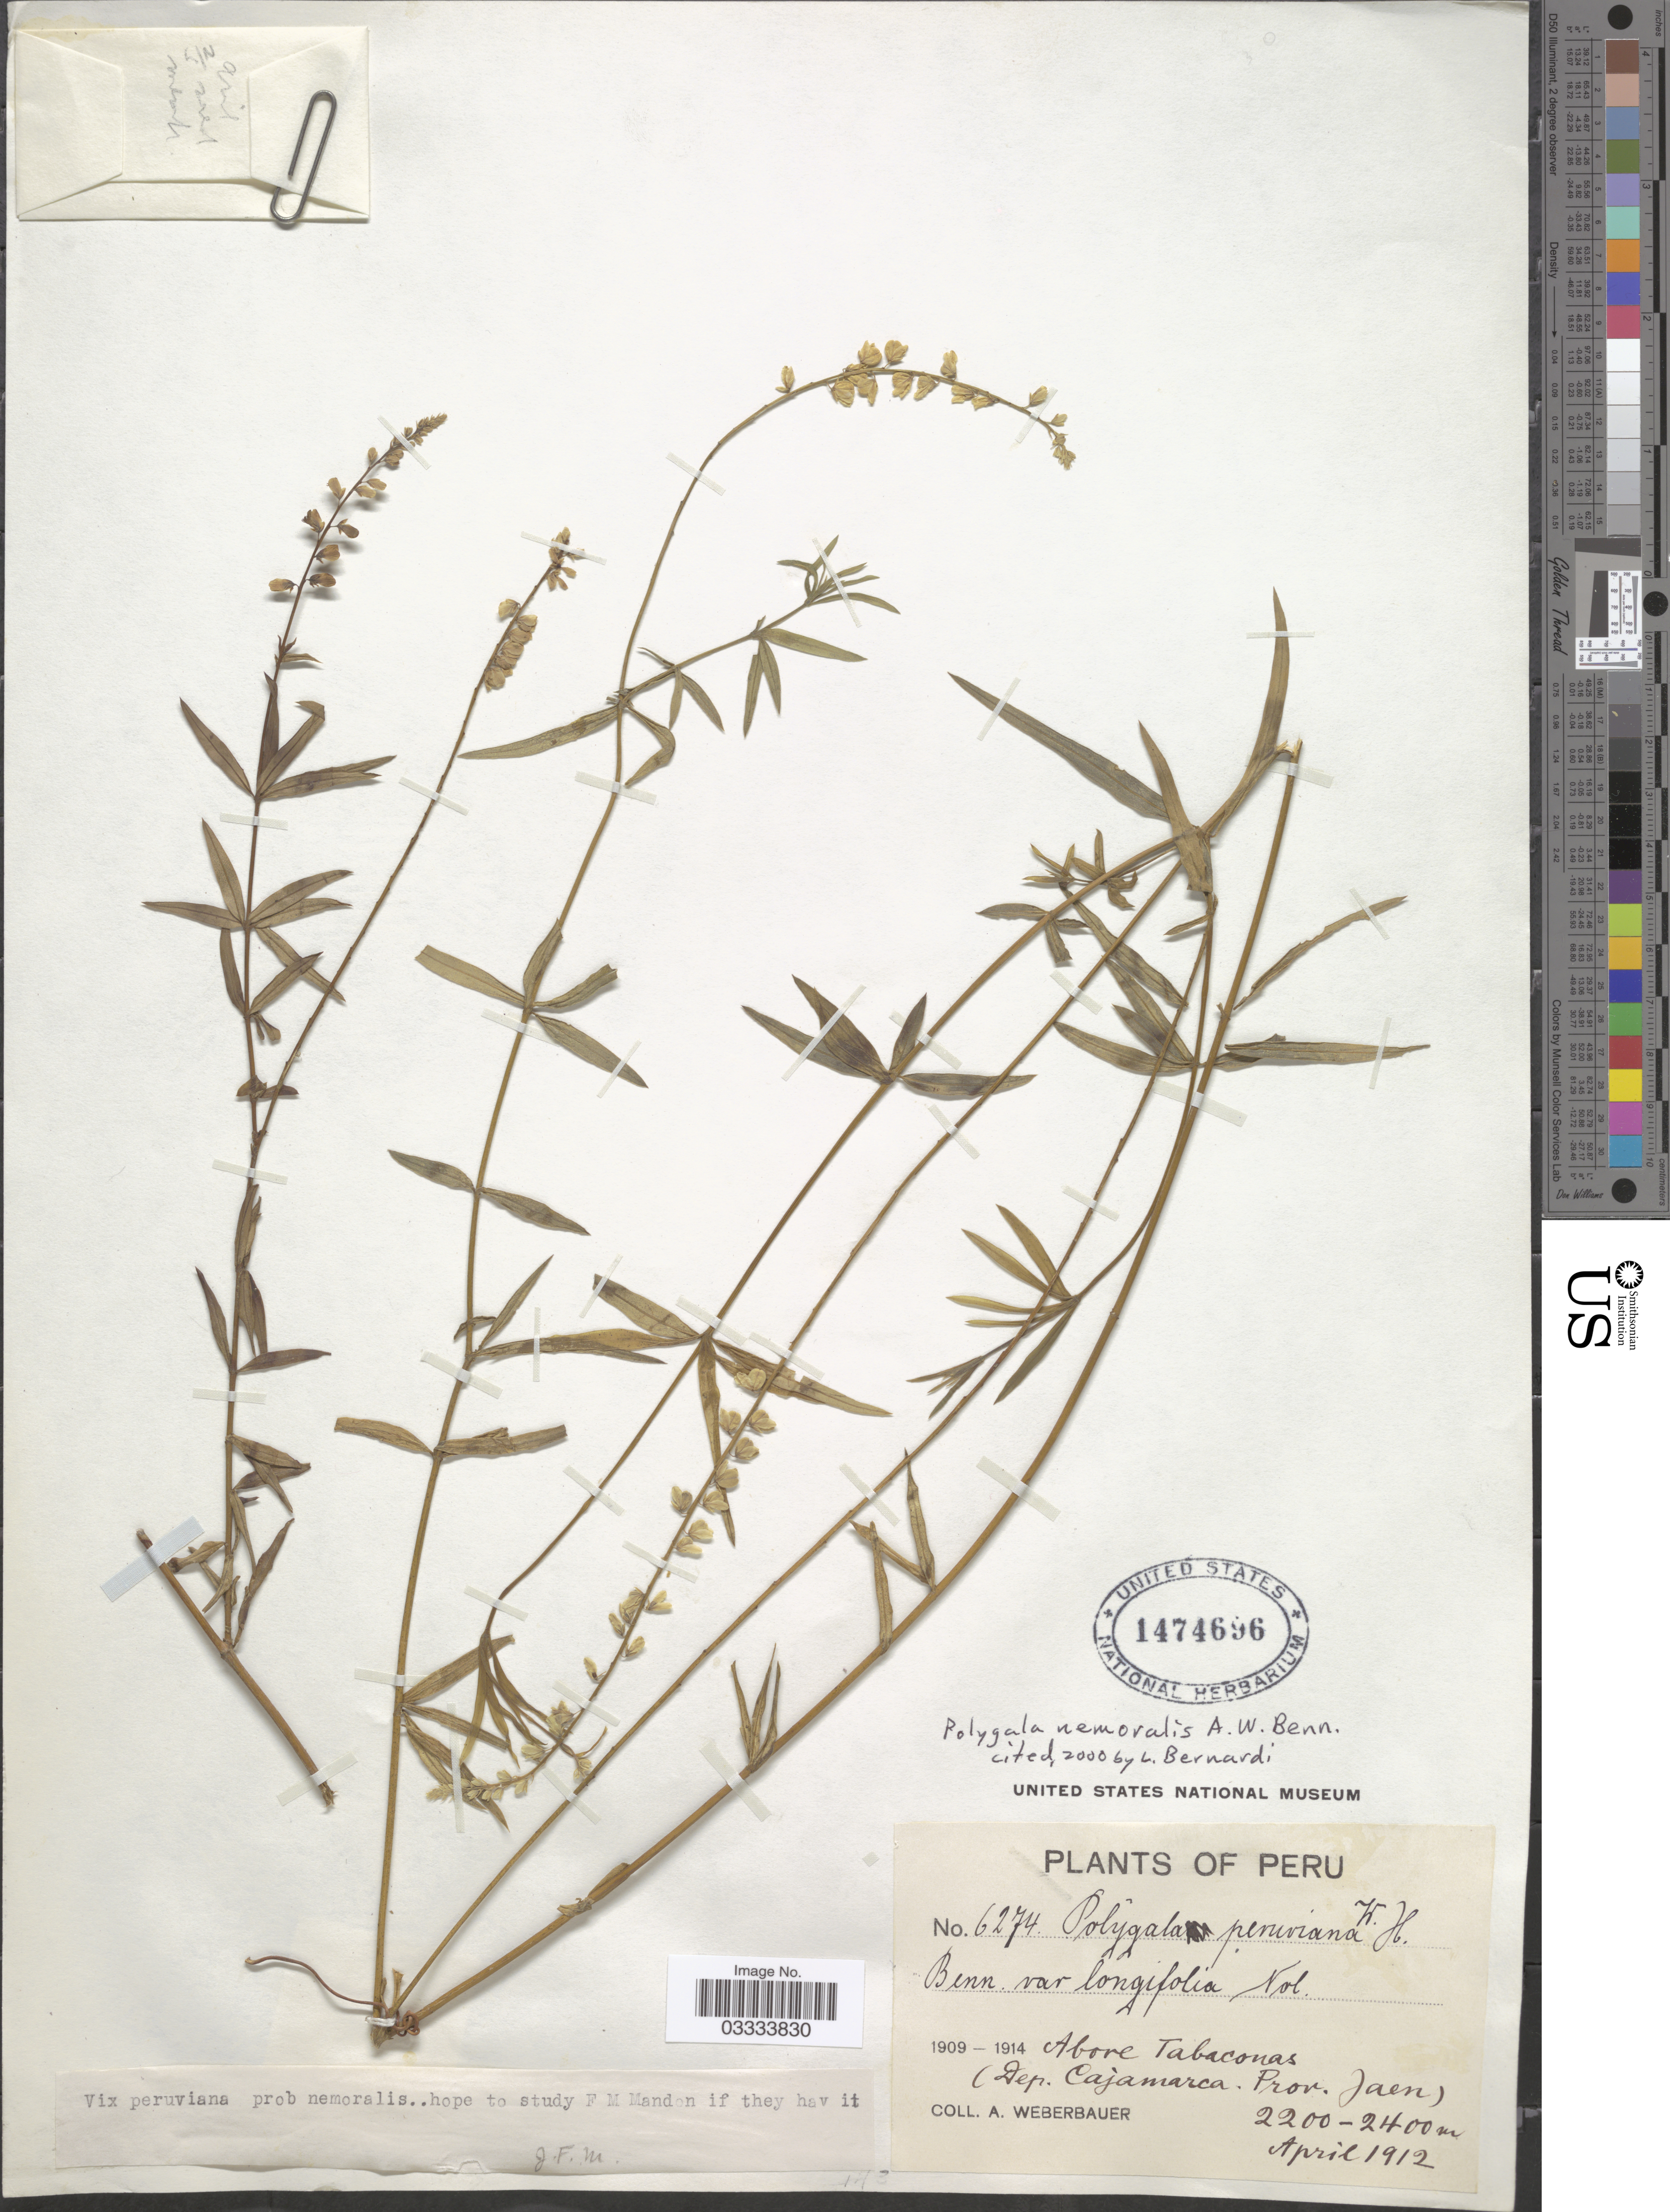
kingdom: Plantae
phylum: Tracheophyta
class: Magnoliopsida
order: Fabales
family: Polygalaceae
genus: Polygala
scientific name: Polygala nemoralis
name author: A.W. Benn.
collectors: A. Weberbauer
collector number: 6274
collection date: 1912-04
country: Peru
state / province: Cajamarca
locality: Above Tabaconas (Dep. Cajamarca. Prov. Jaen).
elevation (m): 2200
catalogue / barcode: US 1474696